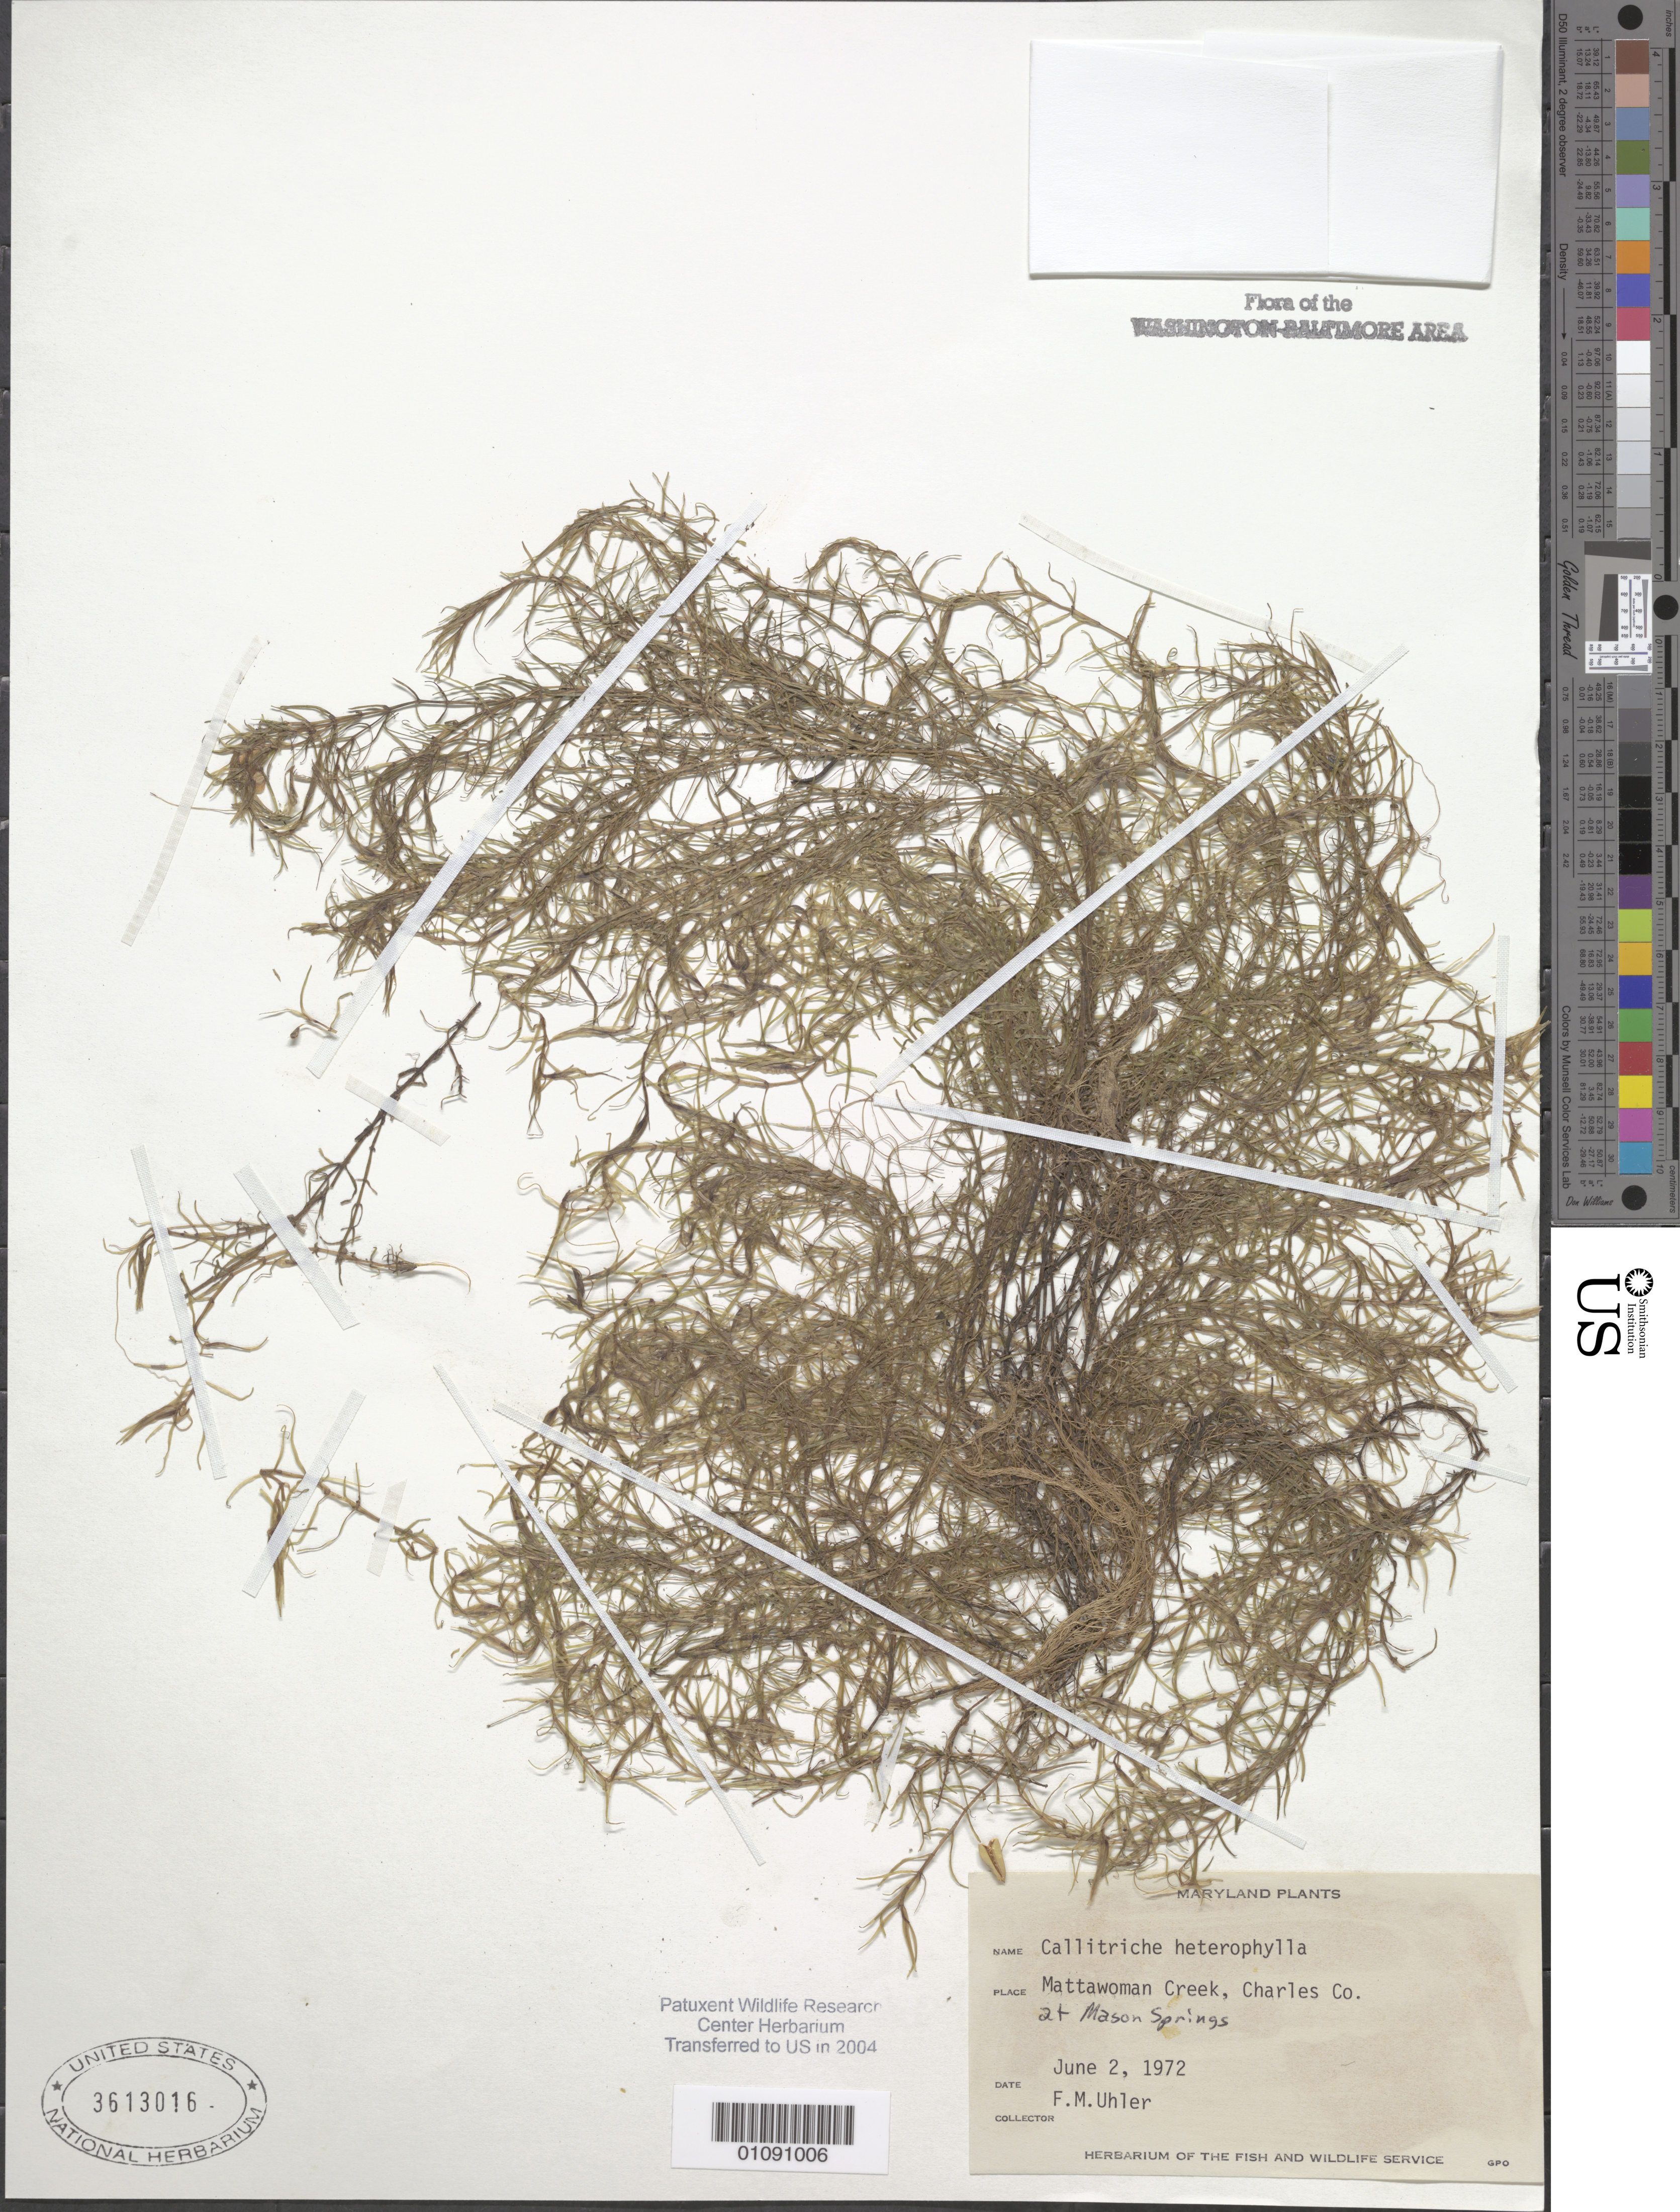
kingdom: Plantae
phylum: Tracheophyta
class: Magnoliopsida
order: Lamiales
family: Plantaginaceae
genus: Callitriche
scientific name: Callitriche heterophylla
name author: Pursh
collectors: F. M. Uhler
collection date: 1972-06-02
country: United States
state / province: Maryland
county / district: Charles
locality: Mattawoman Creek, at Mason Springs.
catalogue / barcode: US 3613016